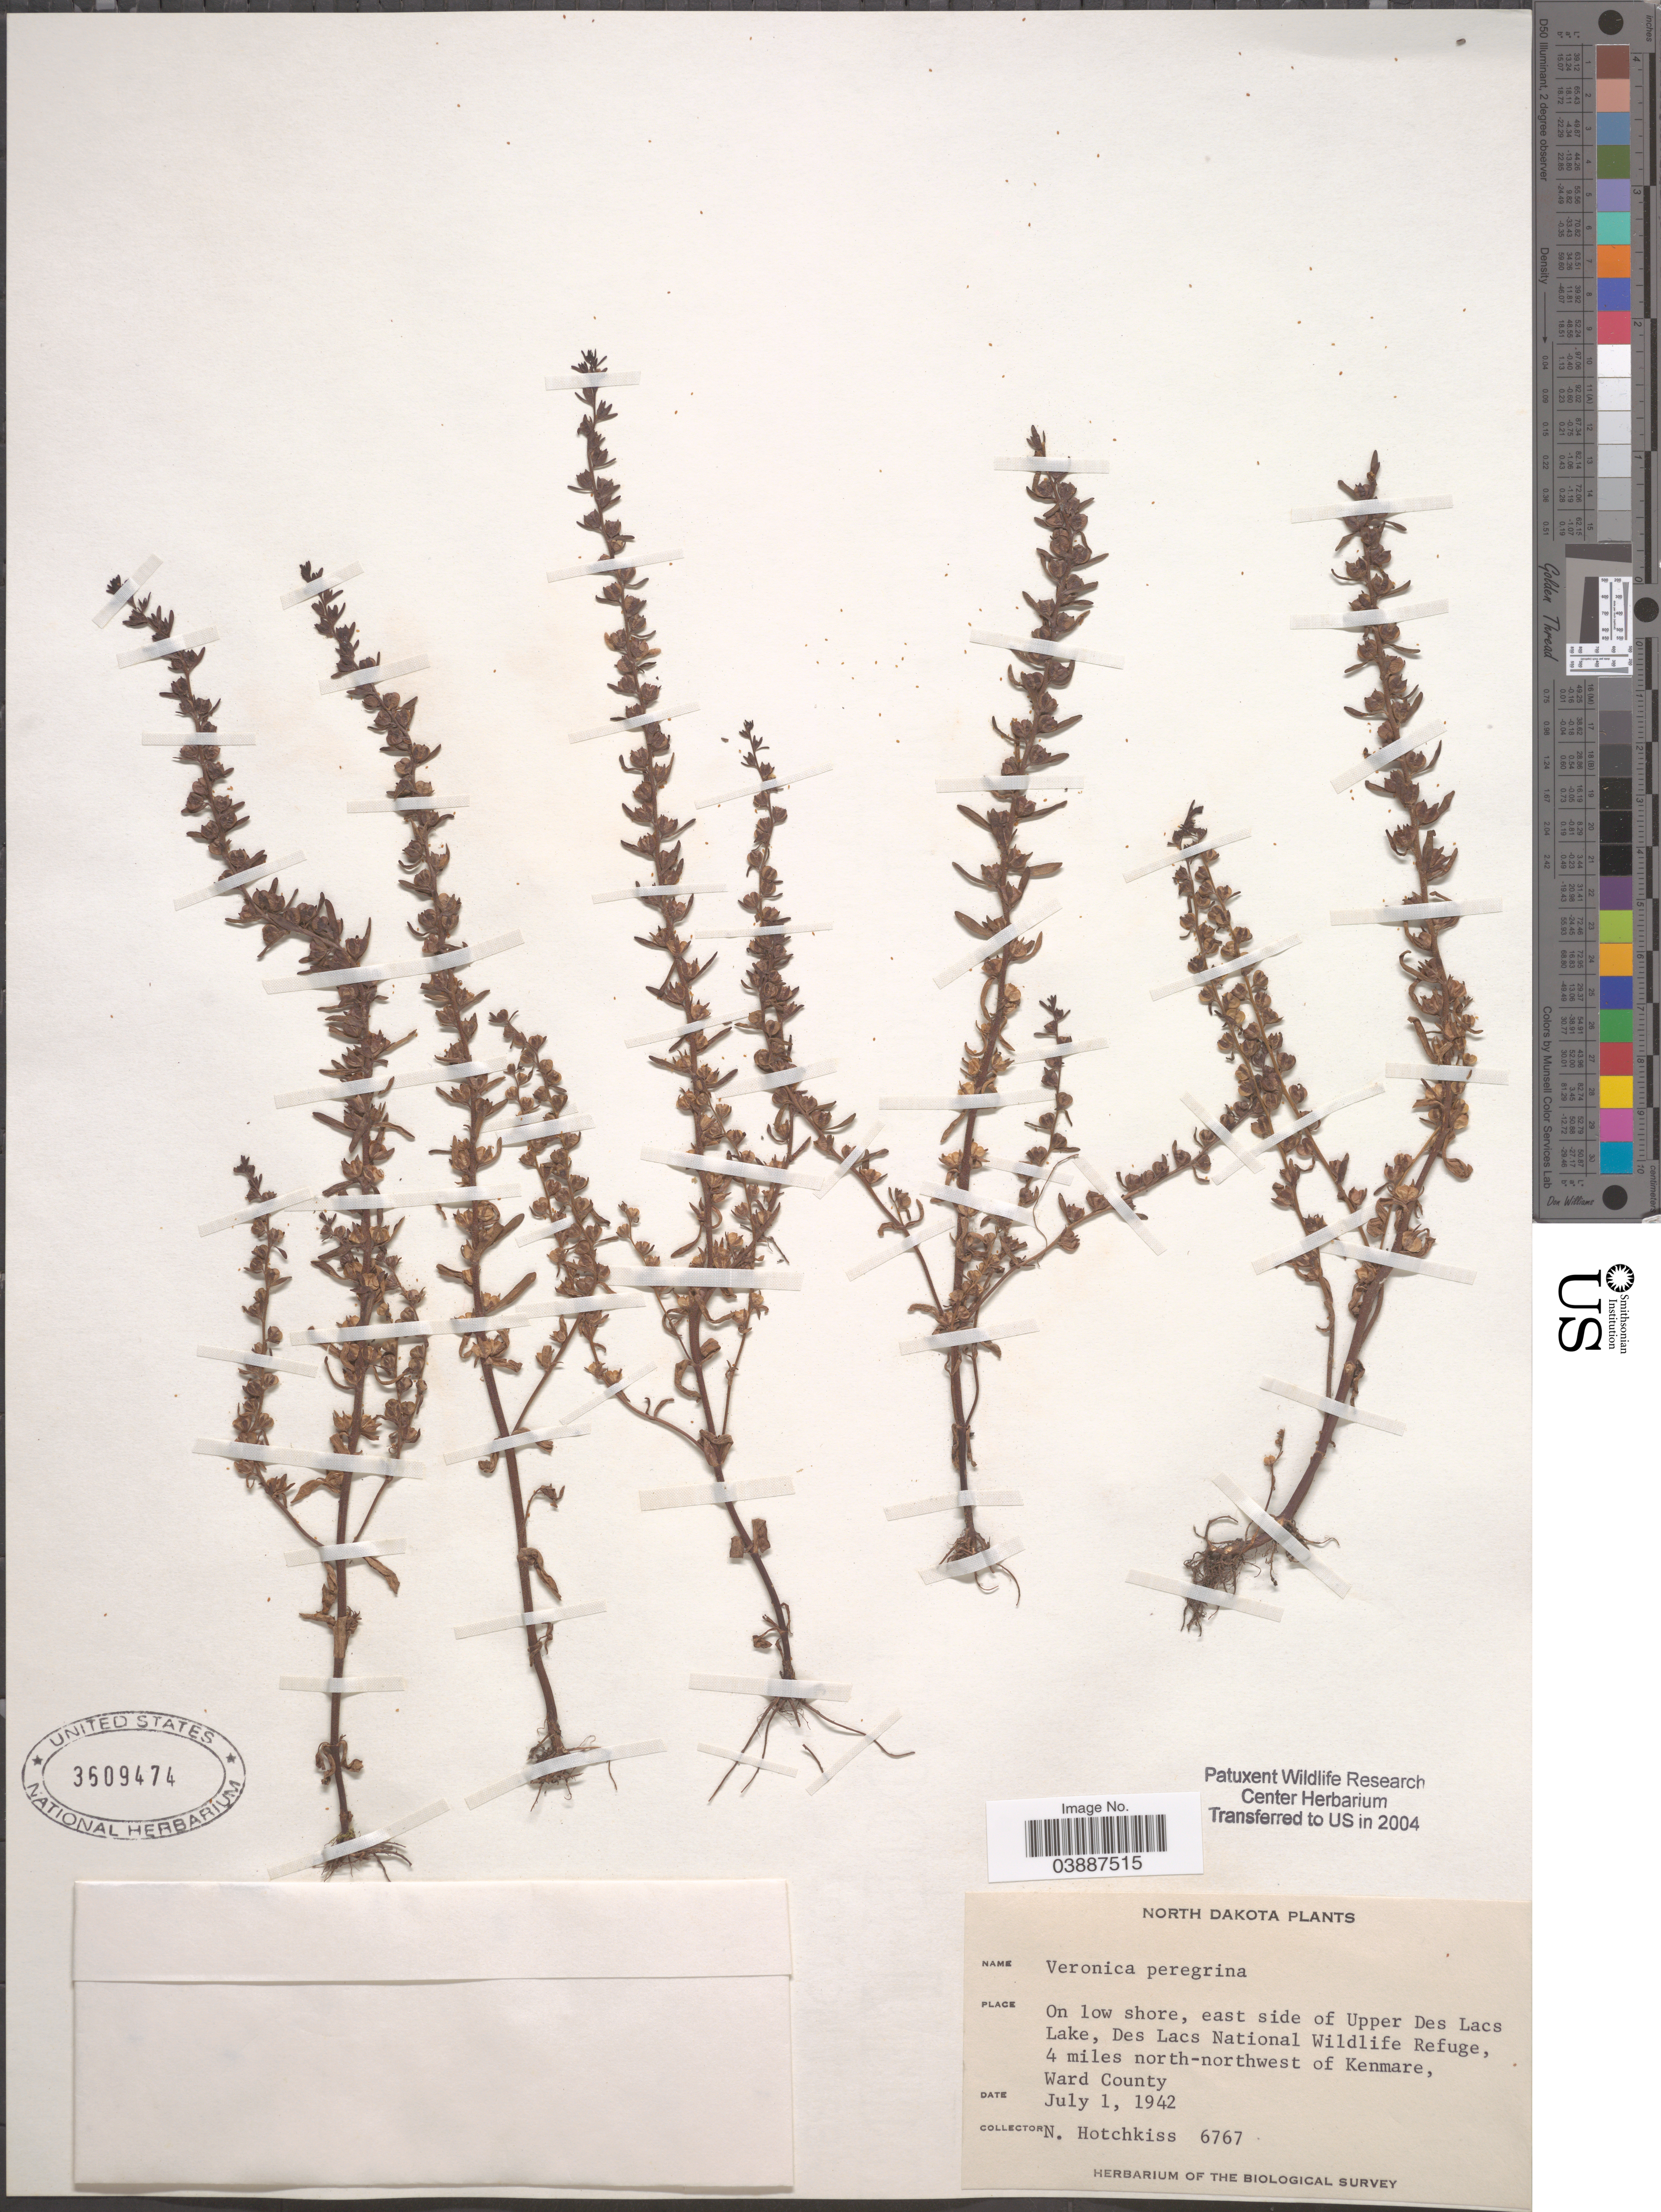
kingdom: Plantae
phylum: Tracheophyta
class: Magnoliopsida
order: Lamiales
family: Plantaginaceae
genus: Veronica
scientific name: Veronica peregrina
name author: L.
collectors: N. Hotchkiss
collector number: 6767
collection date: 1942-07-01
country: United States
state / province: North Dakota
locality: On low shore, east side of Upper Des Lacs Lake, Des Lacs National Wildlife Refuge, 4 miles north-northwest of Kenmare, Ward County.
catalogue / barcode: US 3609474